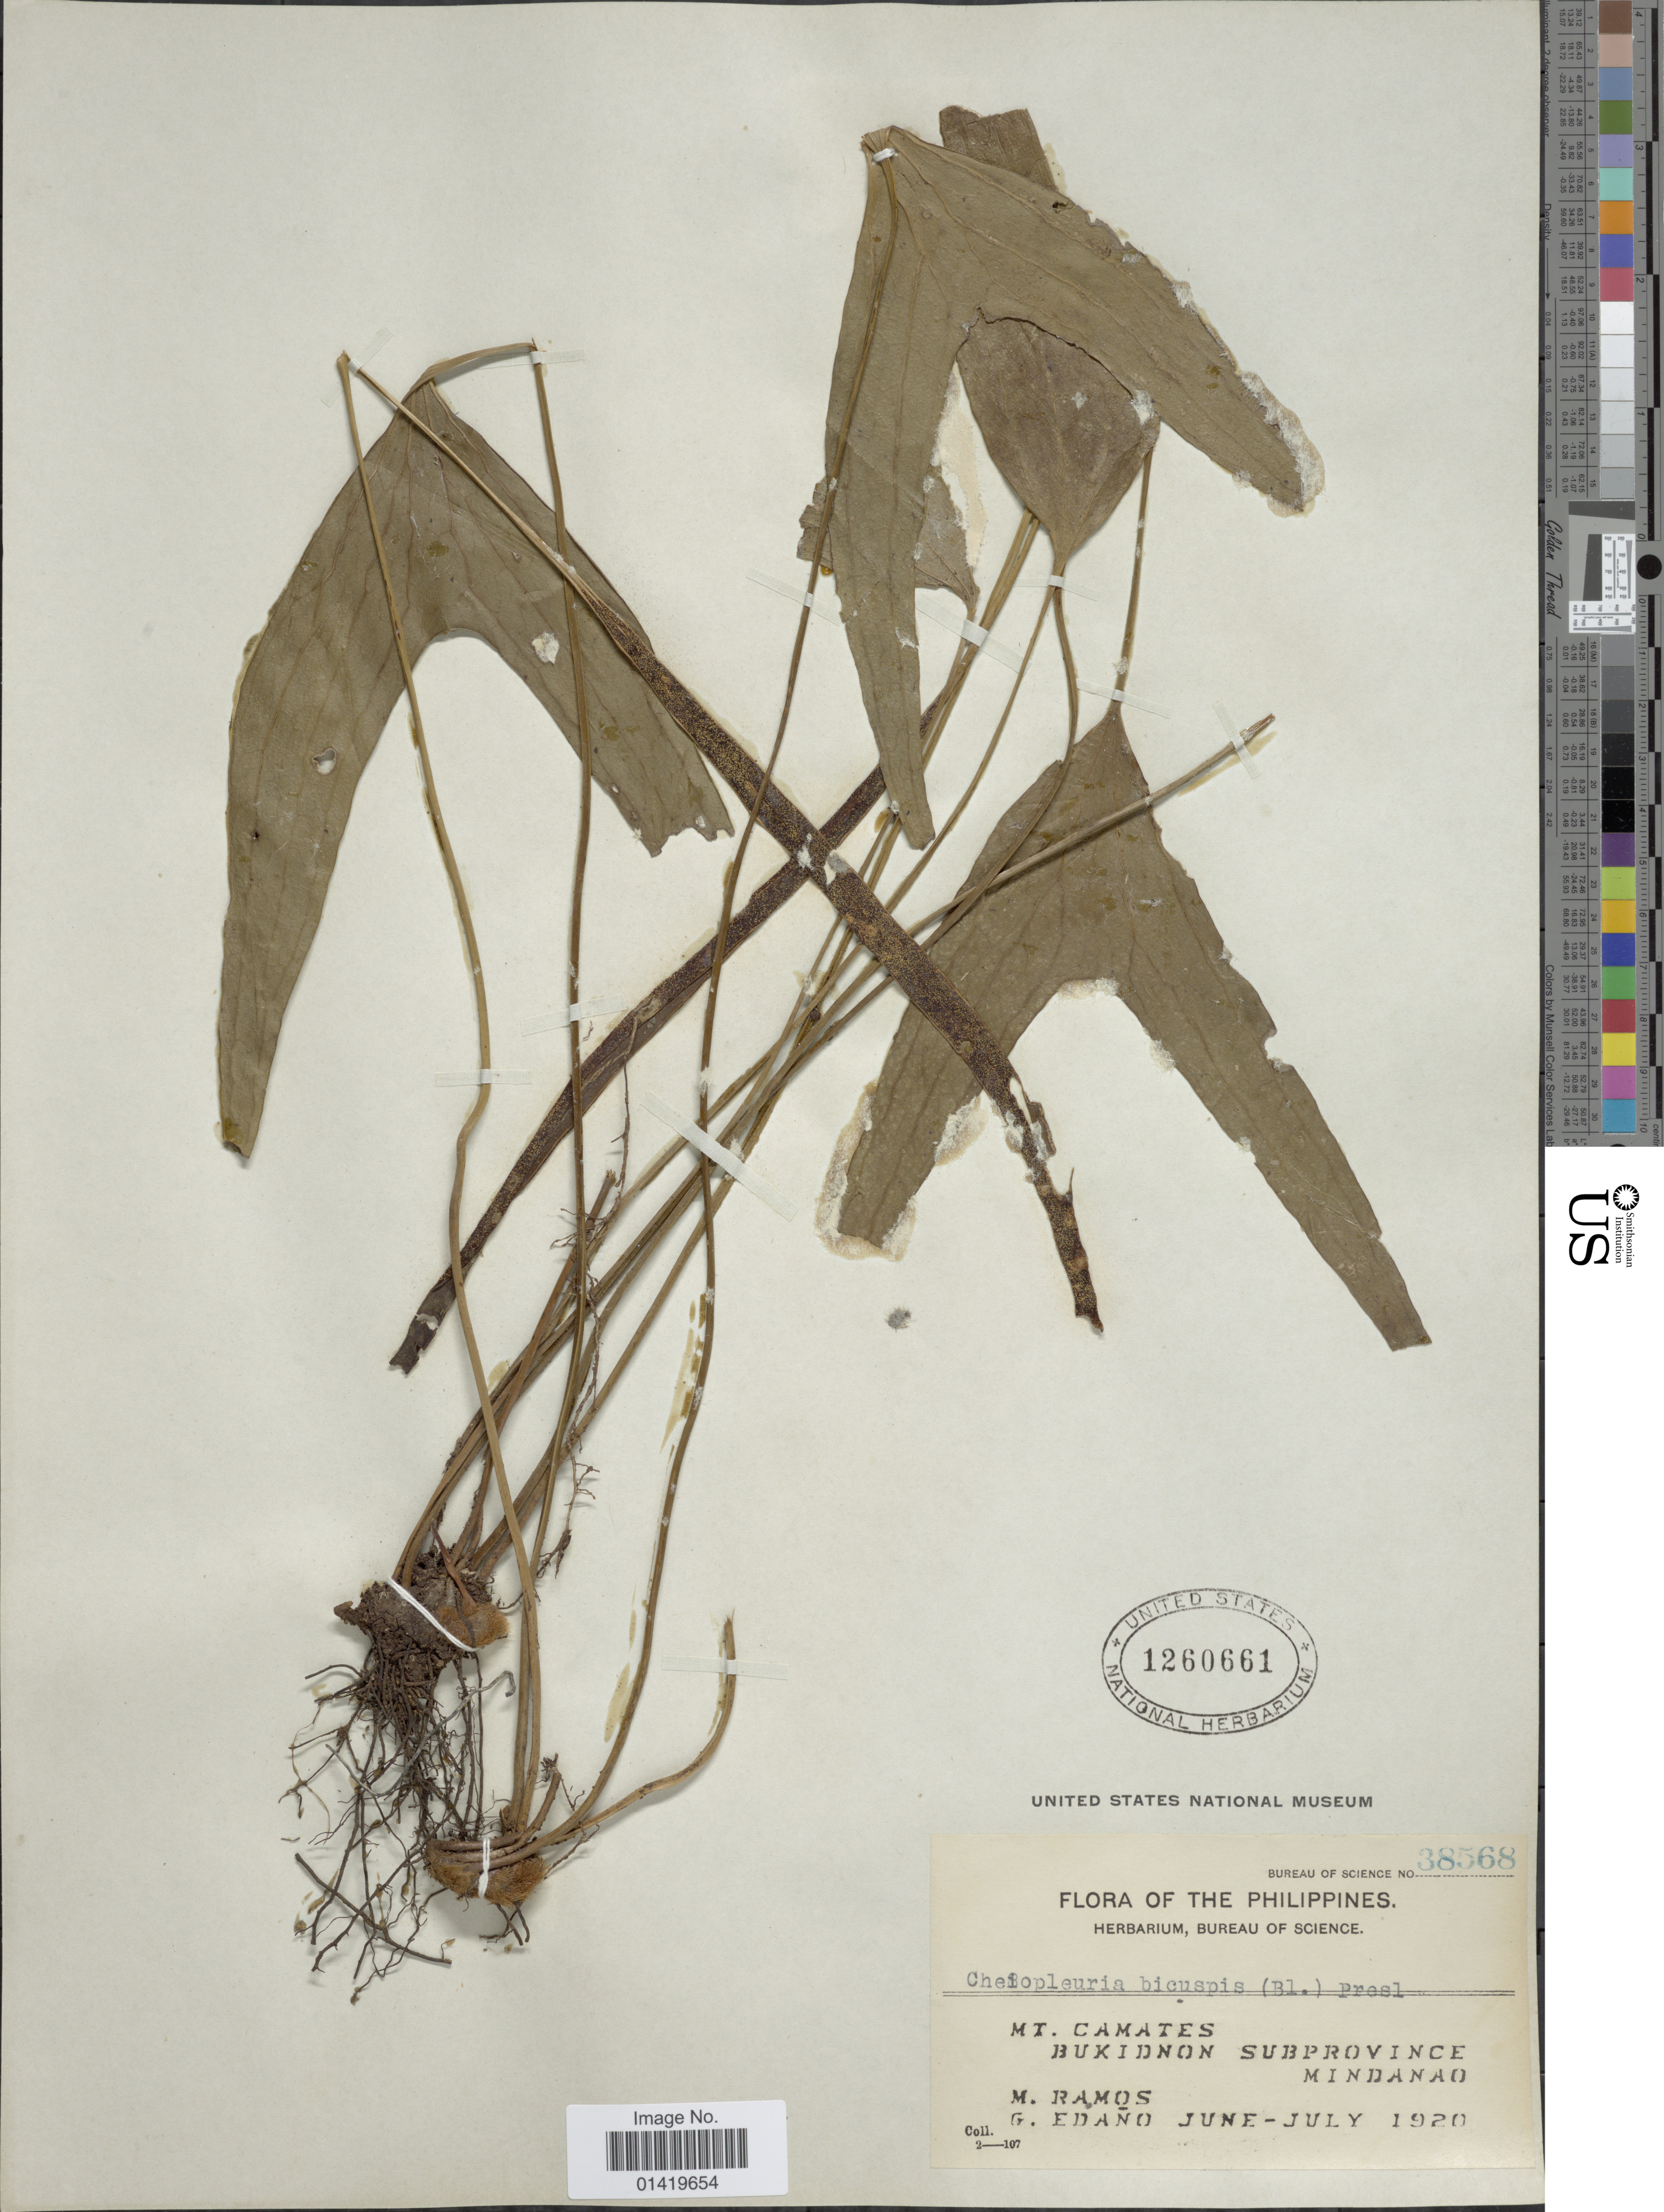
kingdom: Plantae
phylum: Tracheophyta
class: Polypodiopsida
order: Gleicheniales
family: Dipteridaceae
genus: Cheiropleuria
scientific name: Cheiropleuria bicuspis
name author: (Blume) C. Presl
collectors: M. Ramos & G. Edaño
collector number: Bureau of Science 38568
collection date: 1920-06/1920-07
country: Philippines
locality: Mt. Camates, Bukidnon subprovince, Mindanao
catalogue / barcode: US 1260661